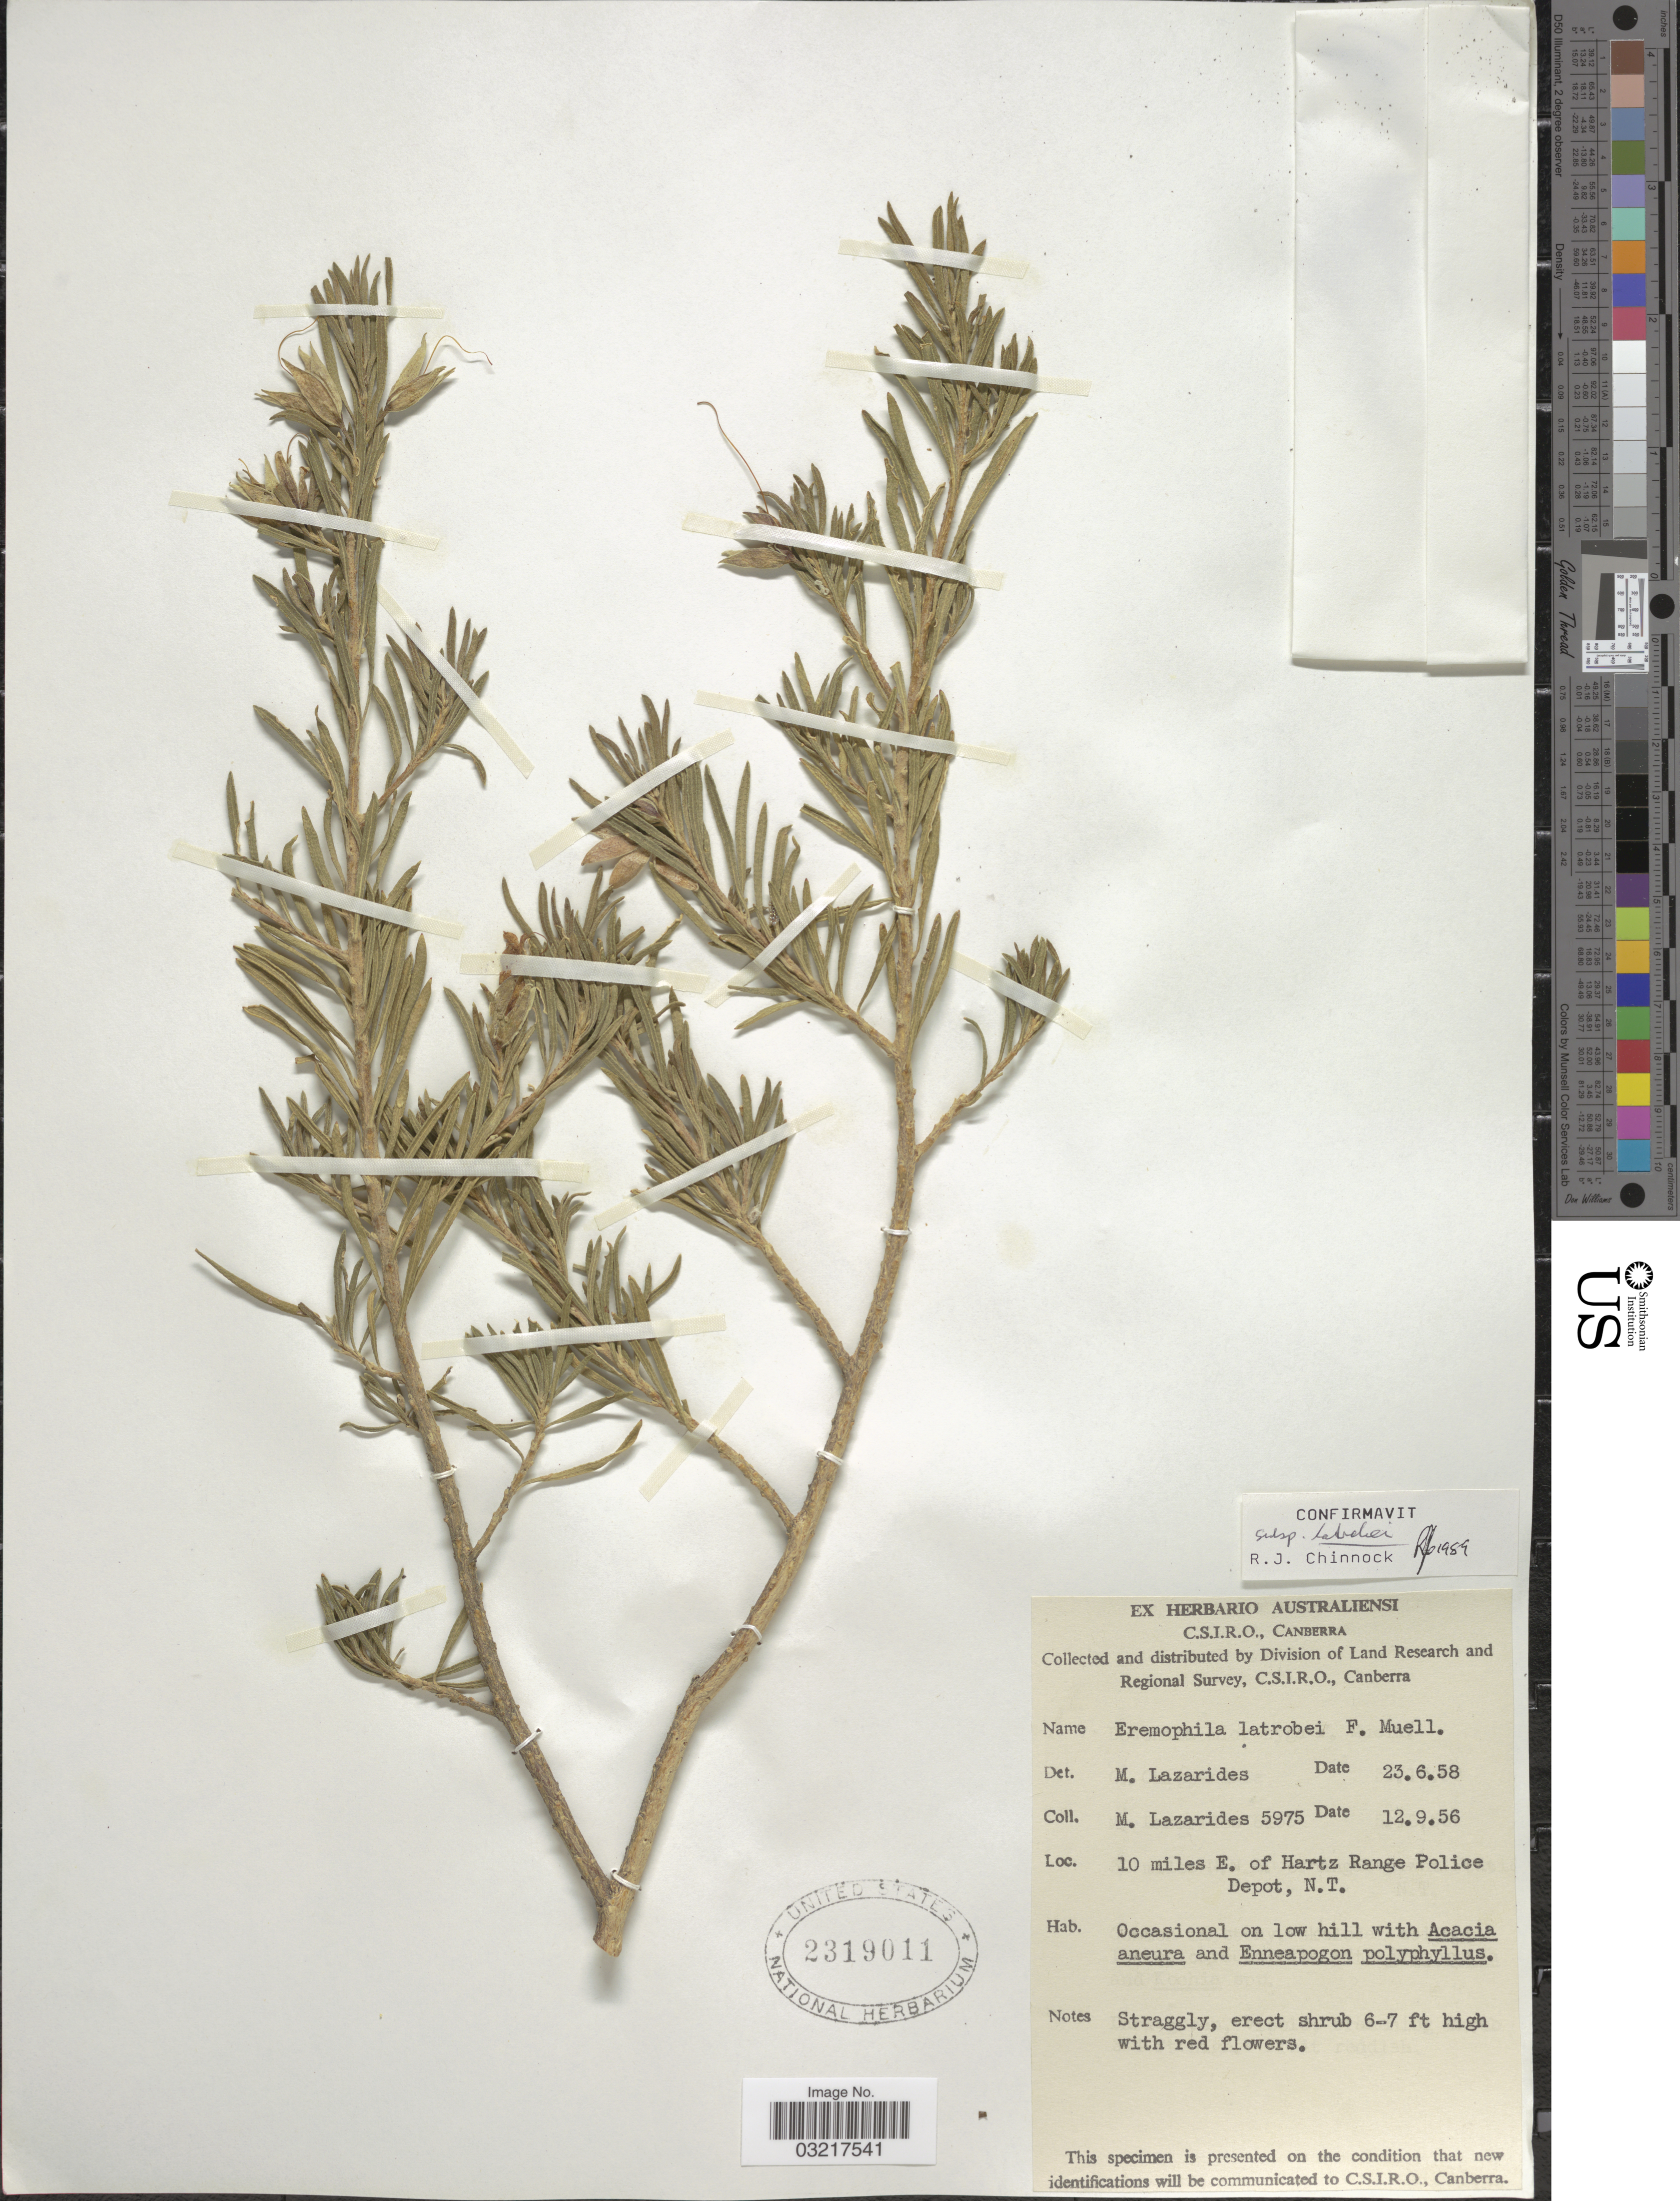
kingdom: Plantae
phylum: Tracheophyta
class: Magnoliopsida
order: Lamiales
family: Scrophulariaceae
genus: Eremophila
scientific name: Eremophila latrobei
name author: F. Muell.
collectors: M. Lazarides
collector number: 5975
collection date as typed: Transcribed d/m/y: 12/9/56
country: Australia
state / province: Northern Territory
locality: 10 miles E. of Hartz Range Police Depot, N.T.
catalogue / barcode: US 2319011